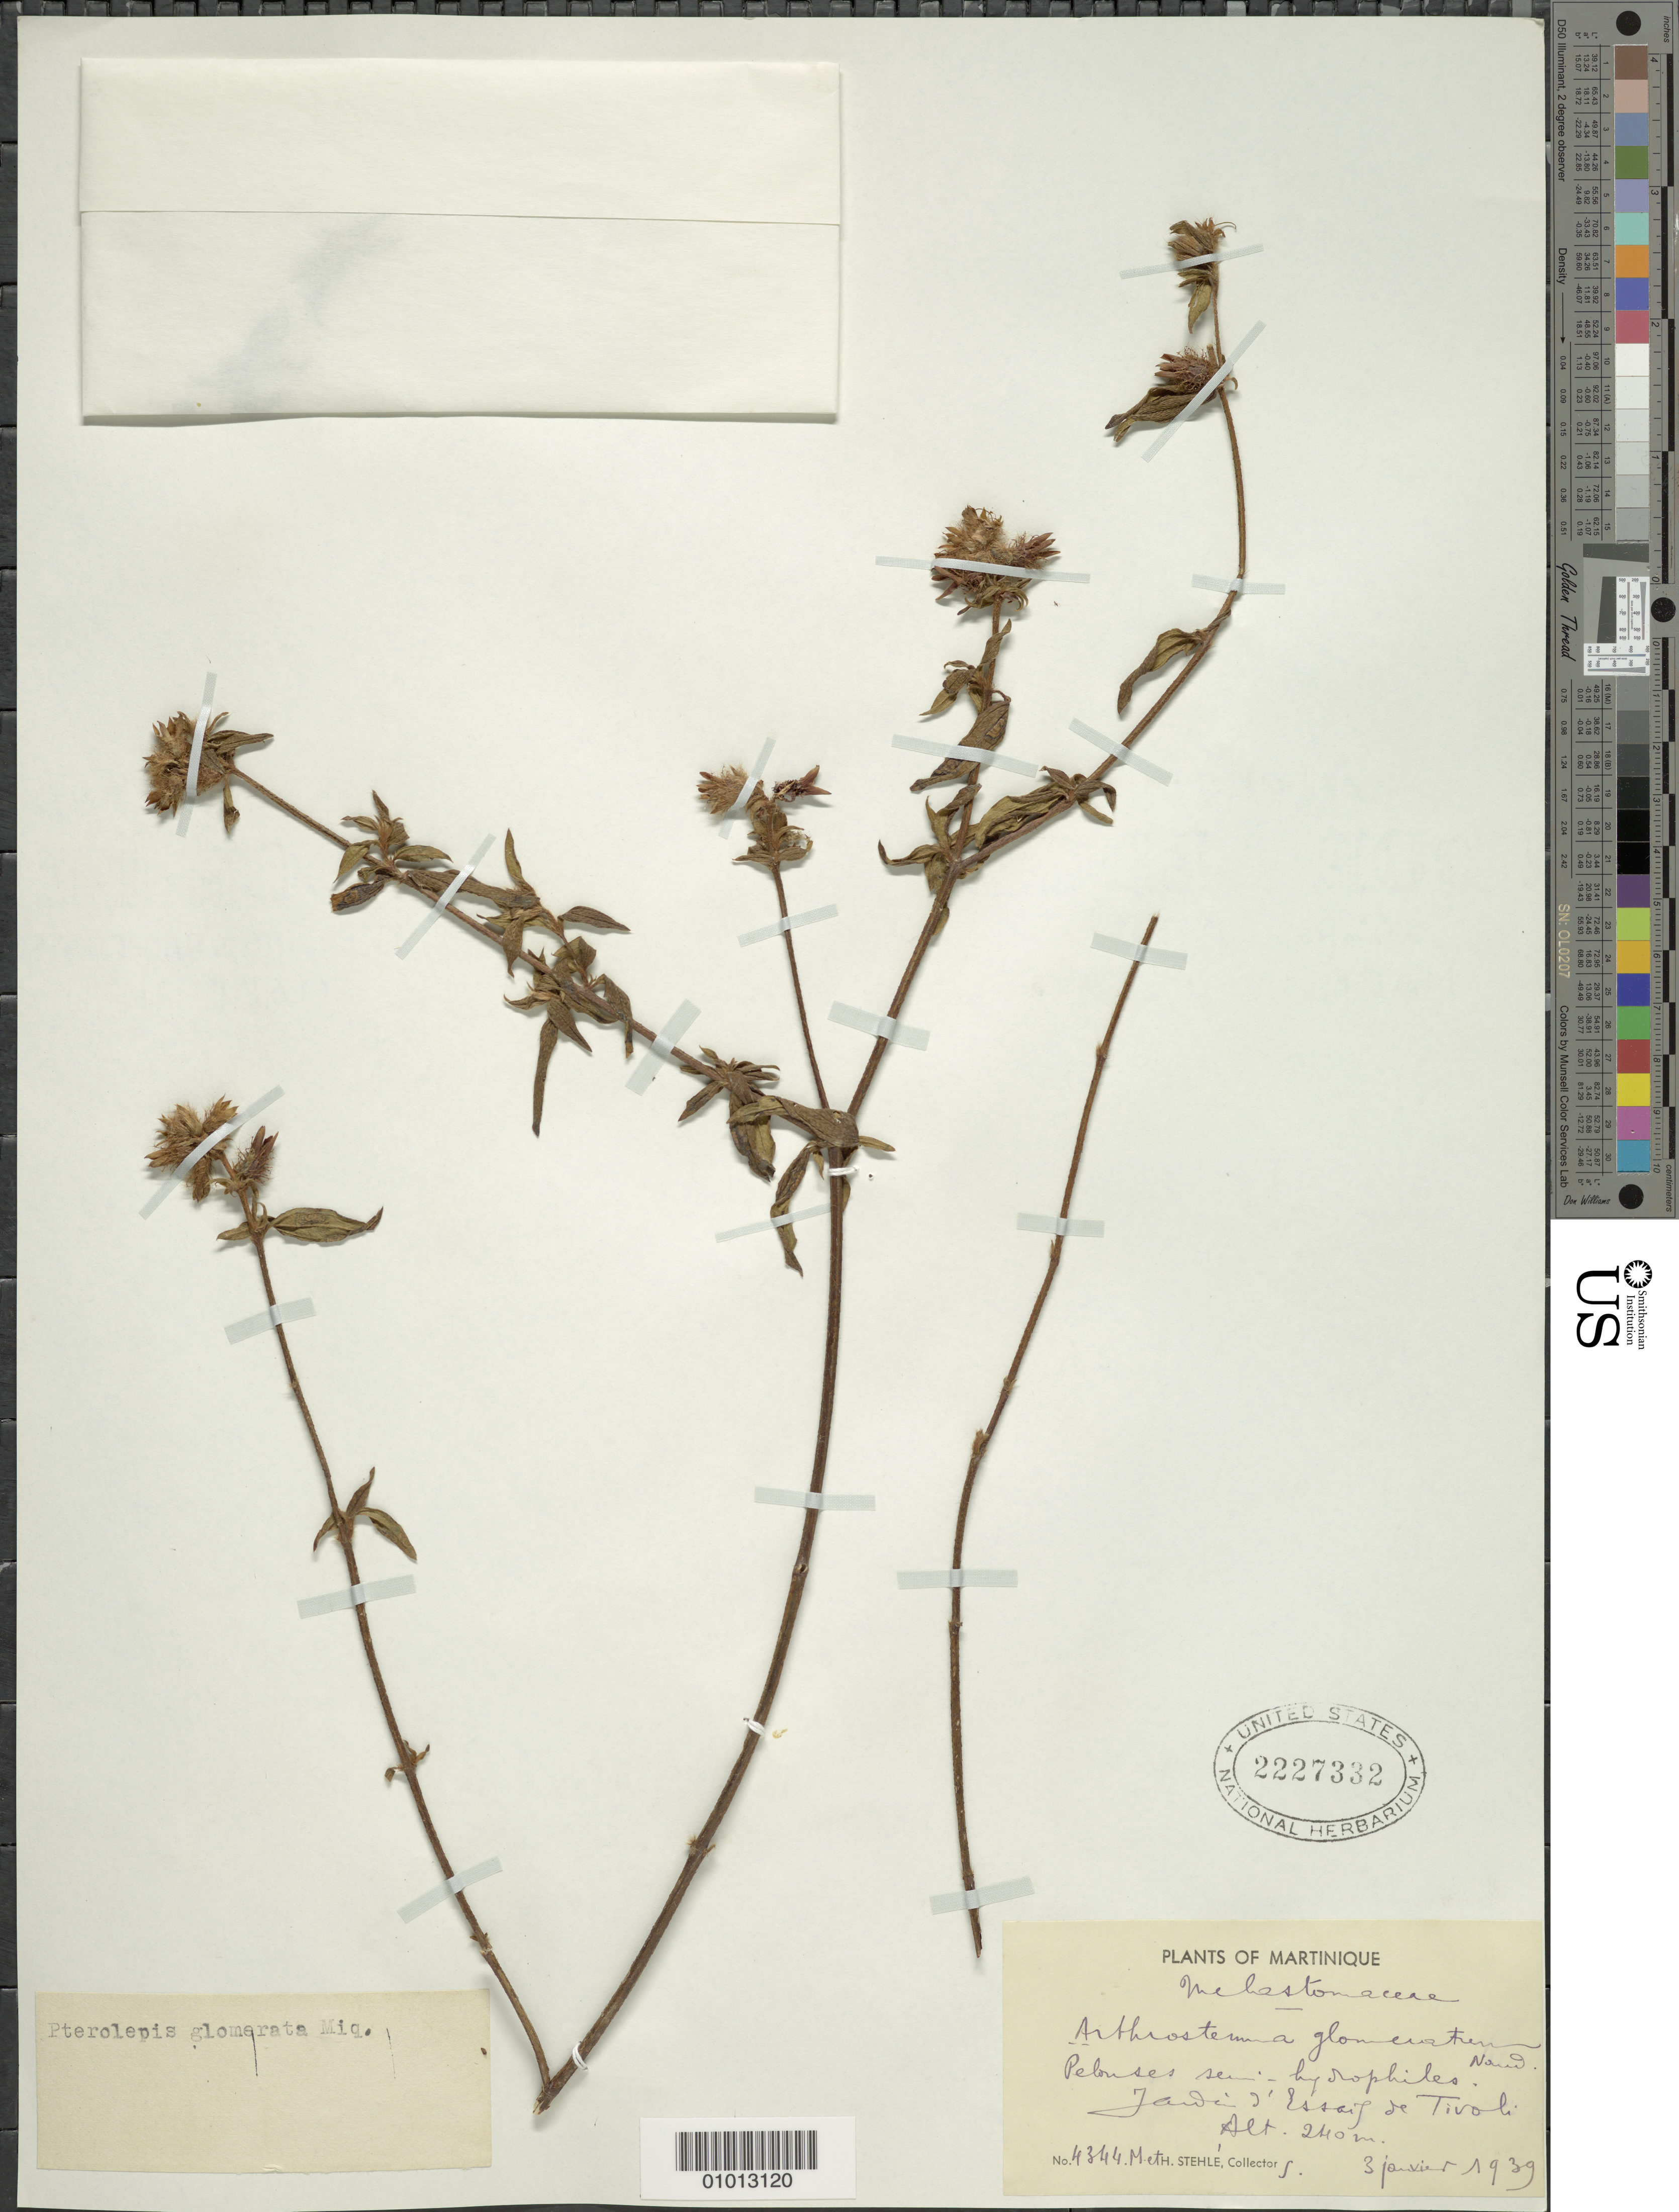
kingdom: Plantae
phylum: Tracheophyta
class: Magnoliopsida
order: Myrtales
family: Melastomataceae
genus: Pterolepis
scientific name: Pterolepis glomerata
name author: (Rottb.) Miq.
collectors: H. Stehlé & M. Stehlé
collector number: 4344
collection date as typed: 03 Jan 1939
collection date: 1939-01-03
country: Martinique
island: Martinique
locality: Jardin l'Essai de Tivoli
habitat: Pelouses semi-hydrophiles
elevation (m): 240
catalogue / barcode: US 2227332